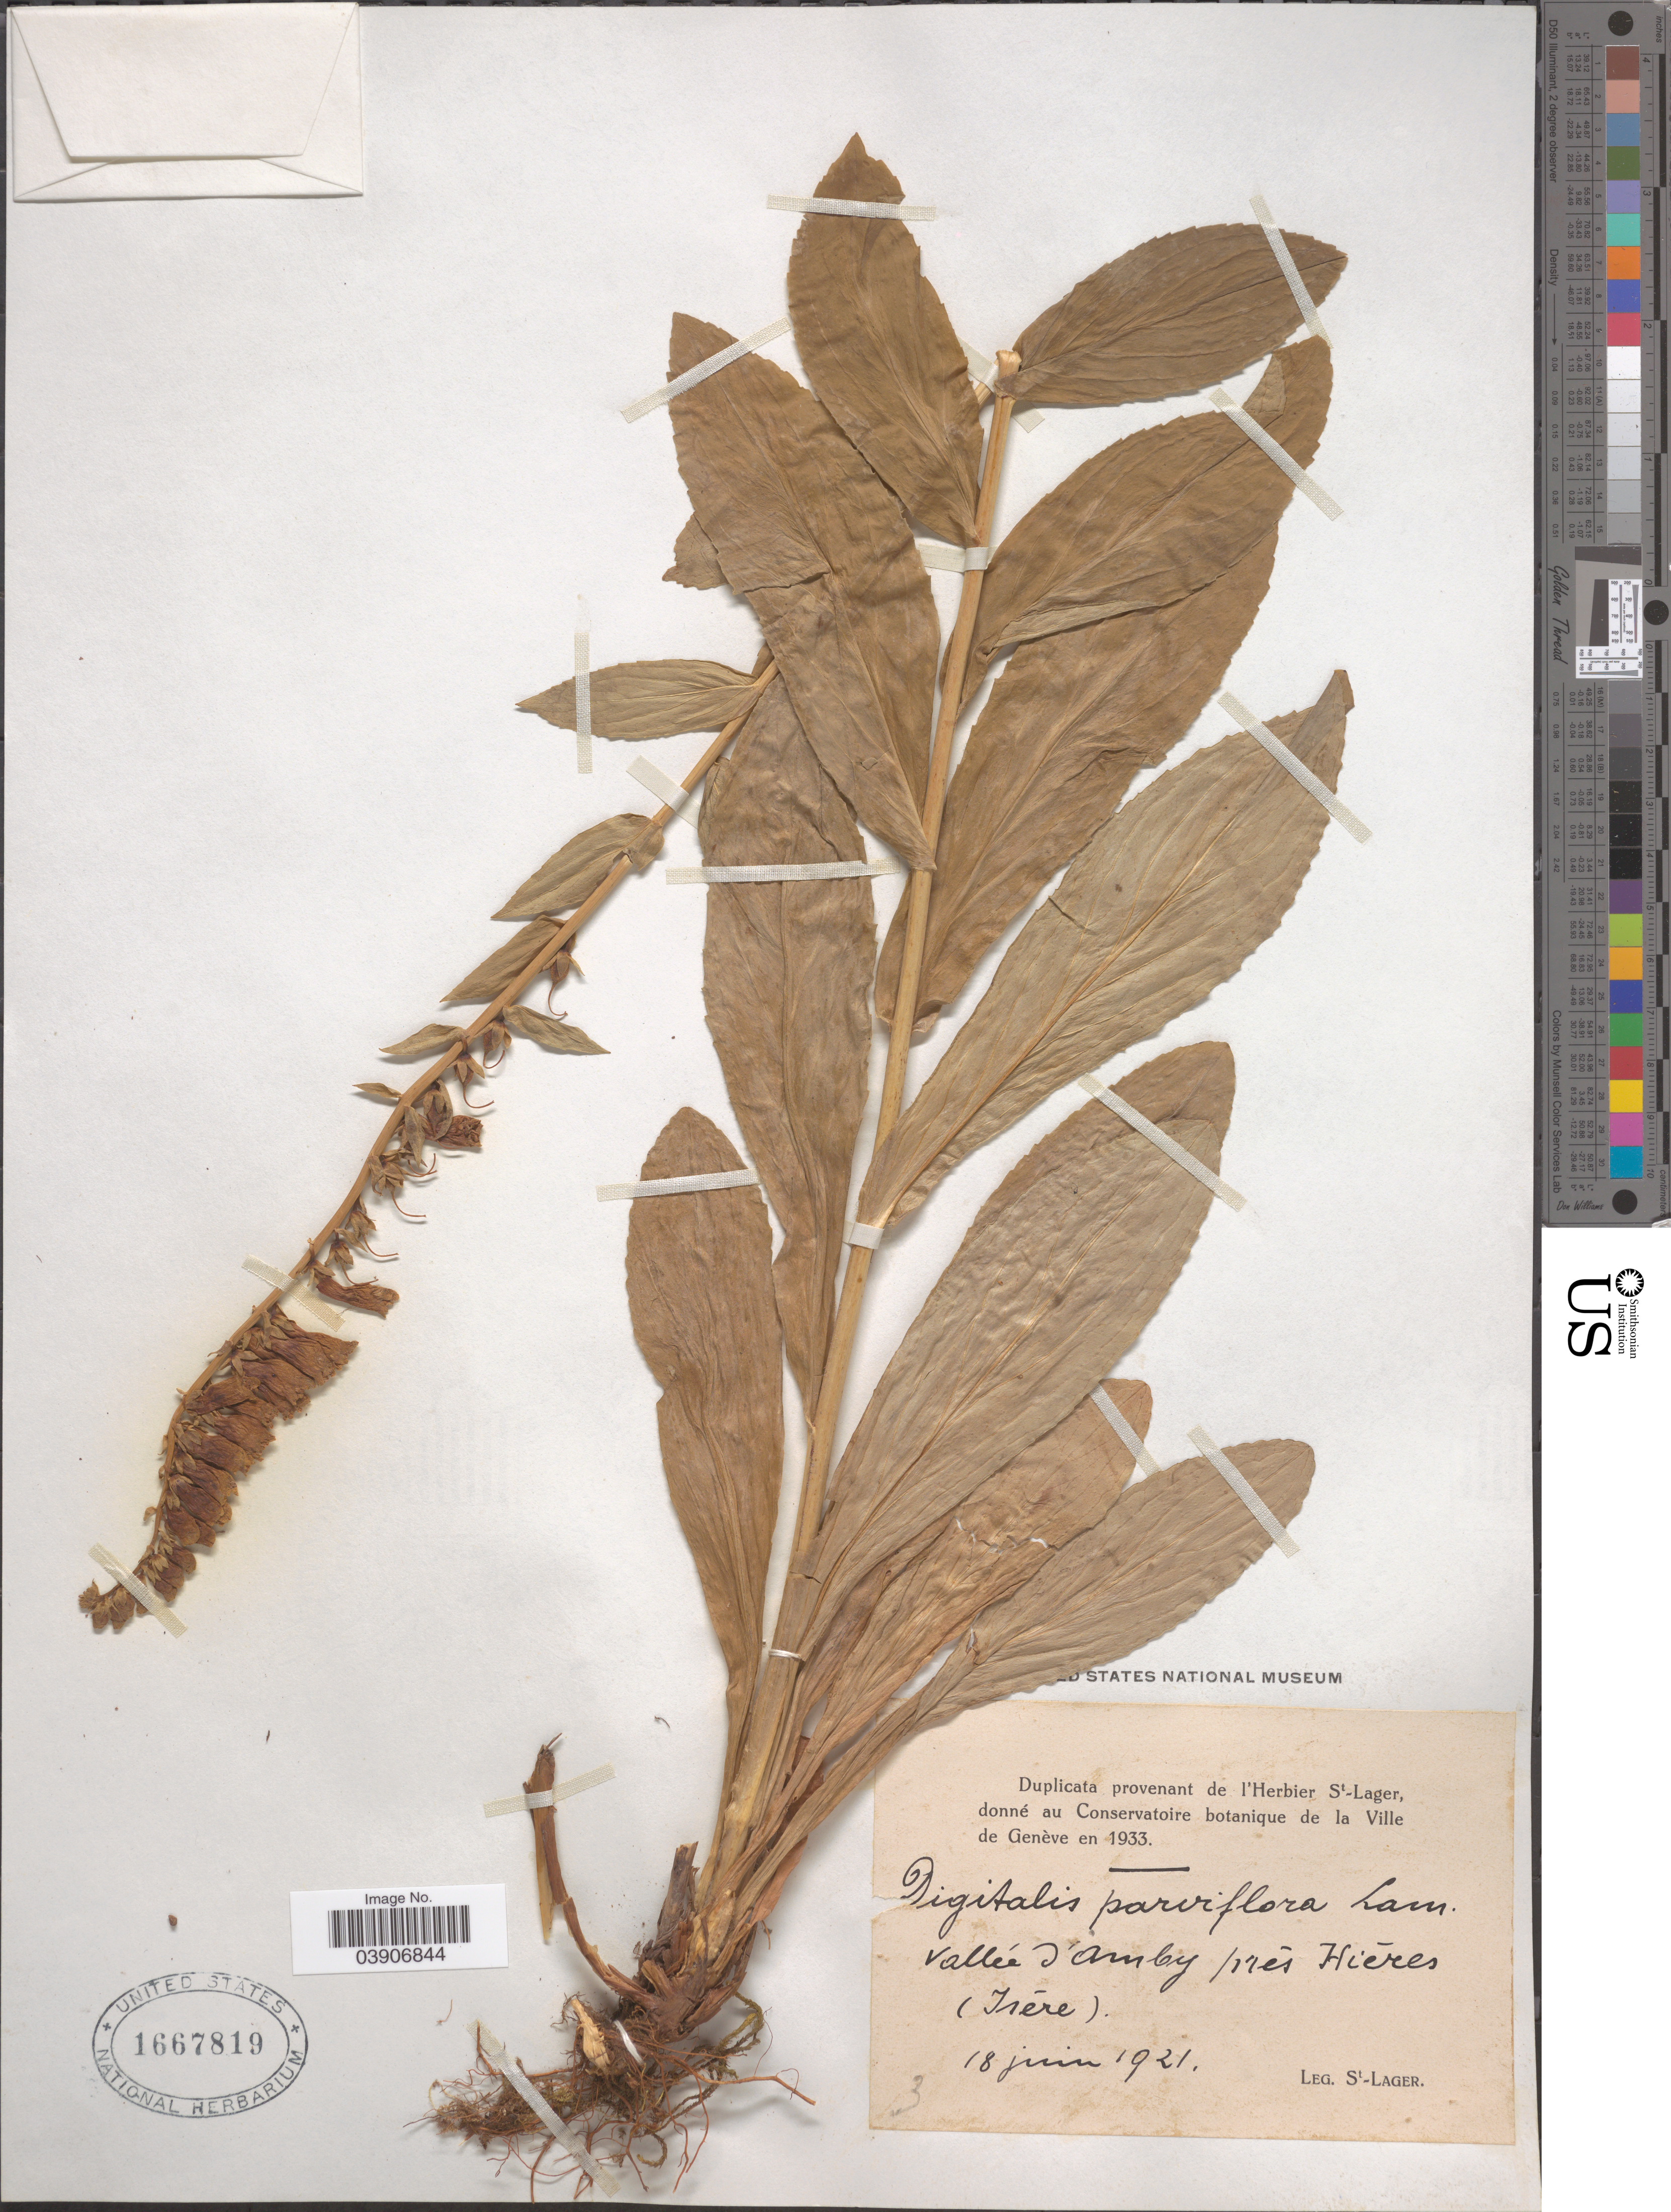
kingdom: Plantae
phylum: Tracheophyta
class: Magnoliopsida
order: Lamiales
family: Plantaginaceae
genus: Digitalis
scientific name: Digitalis parviflora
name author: Jacq.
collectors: -. St. Lager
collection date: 1921-06-18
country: Switzerland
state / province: Genève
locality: Vallée d' Amby prés Hiéres (Isére).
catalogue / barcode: US 1667819